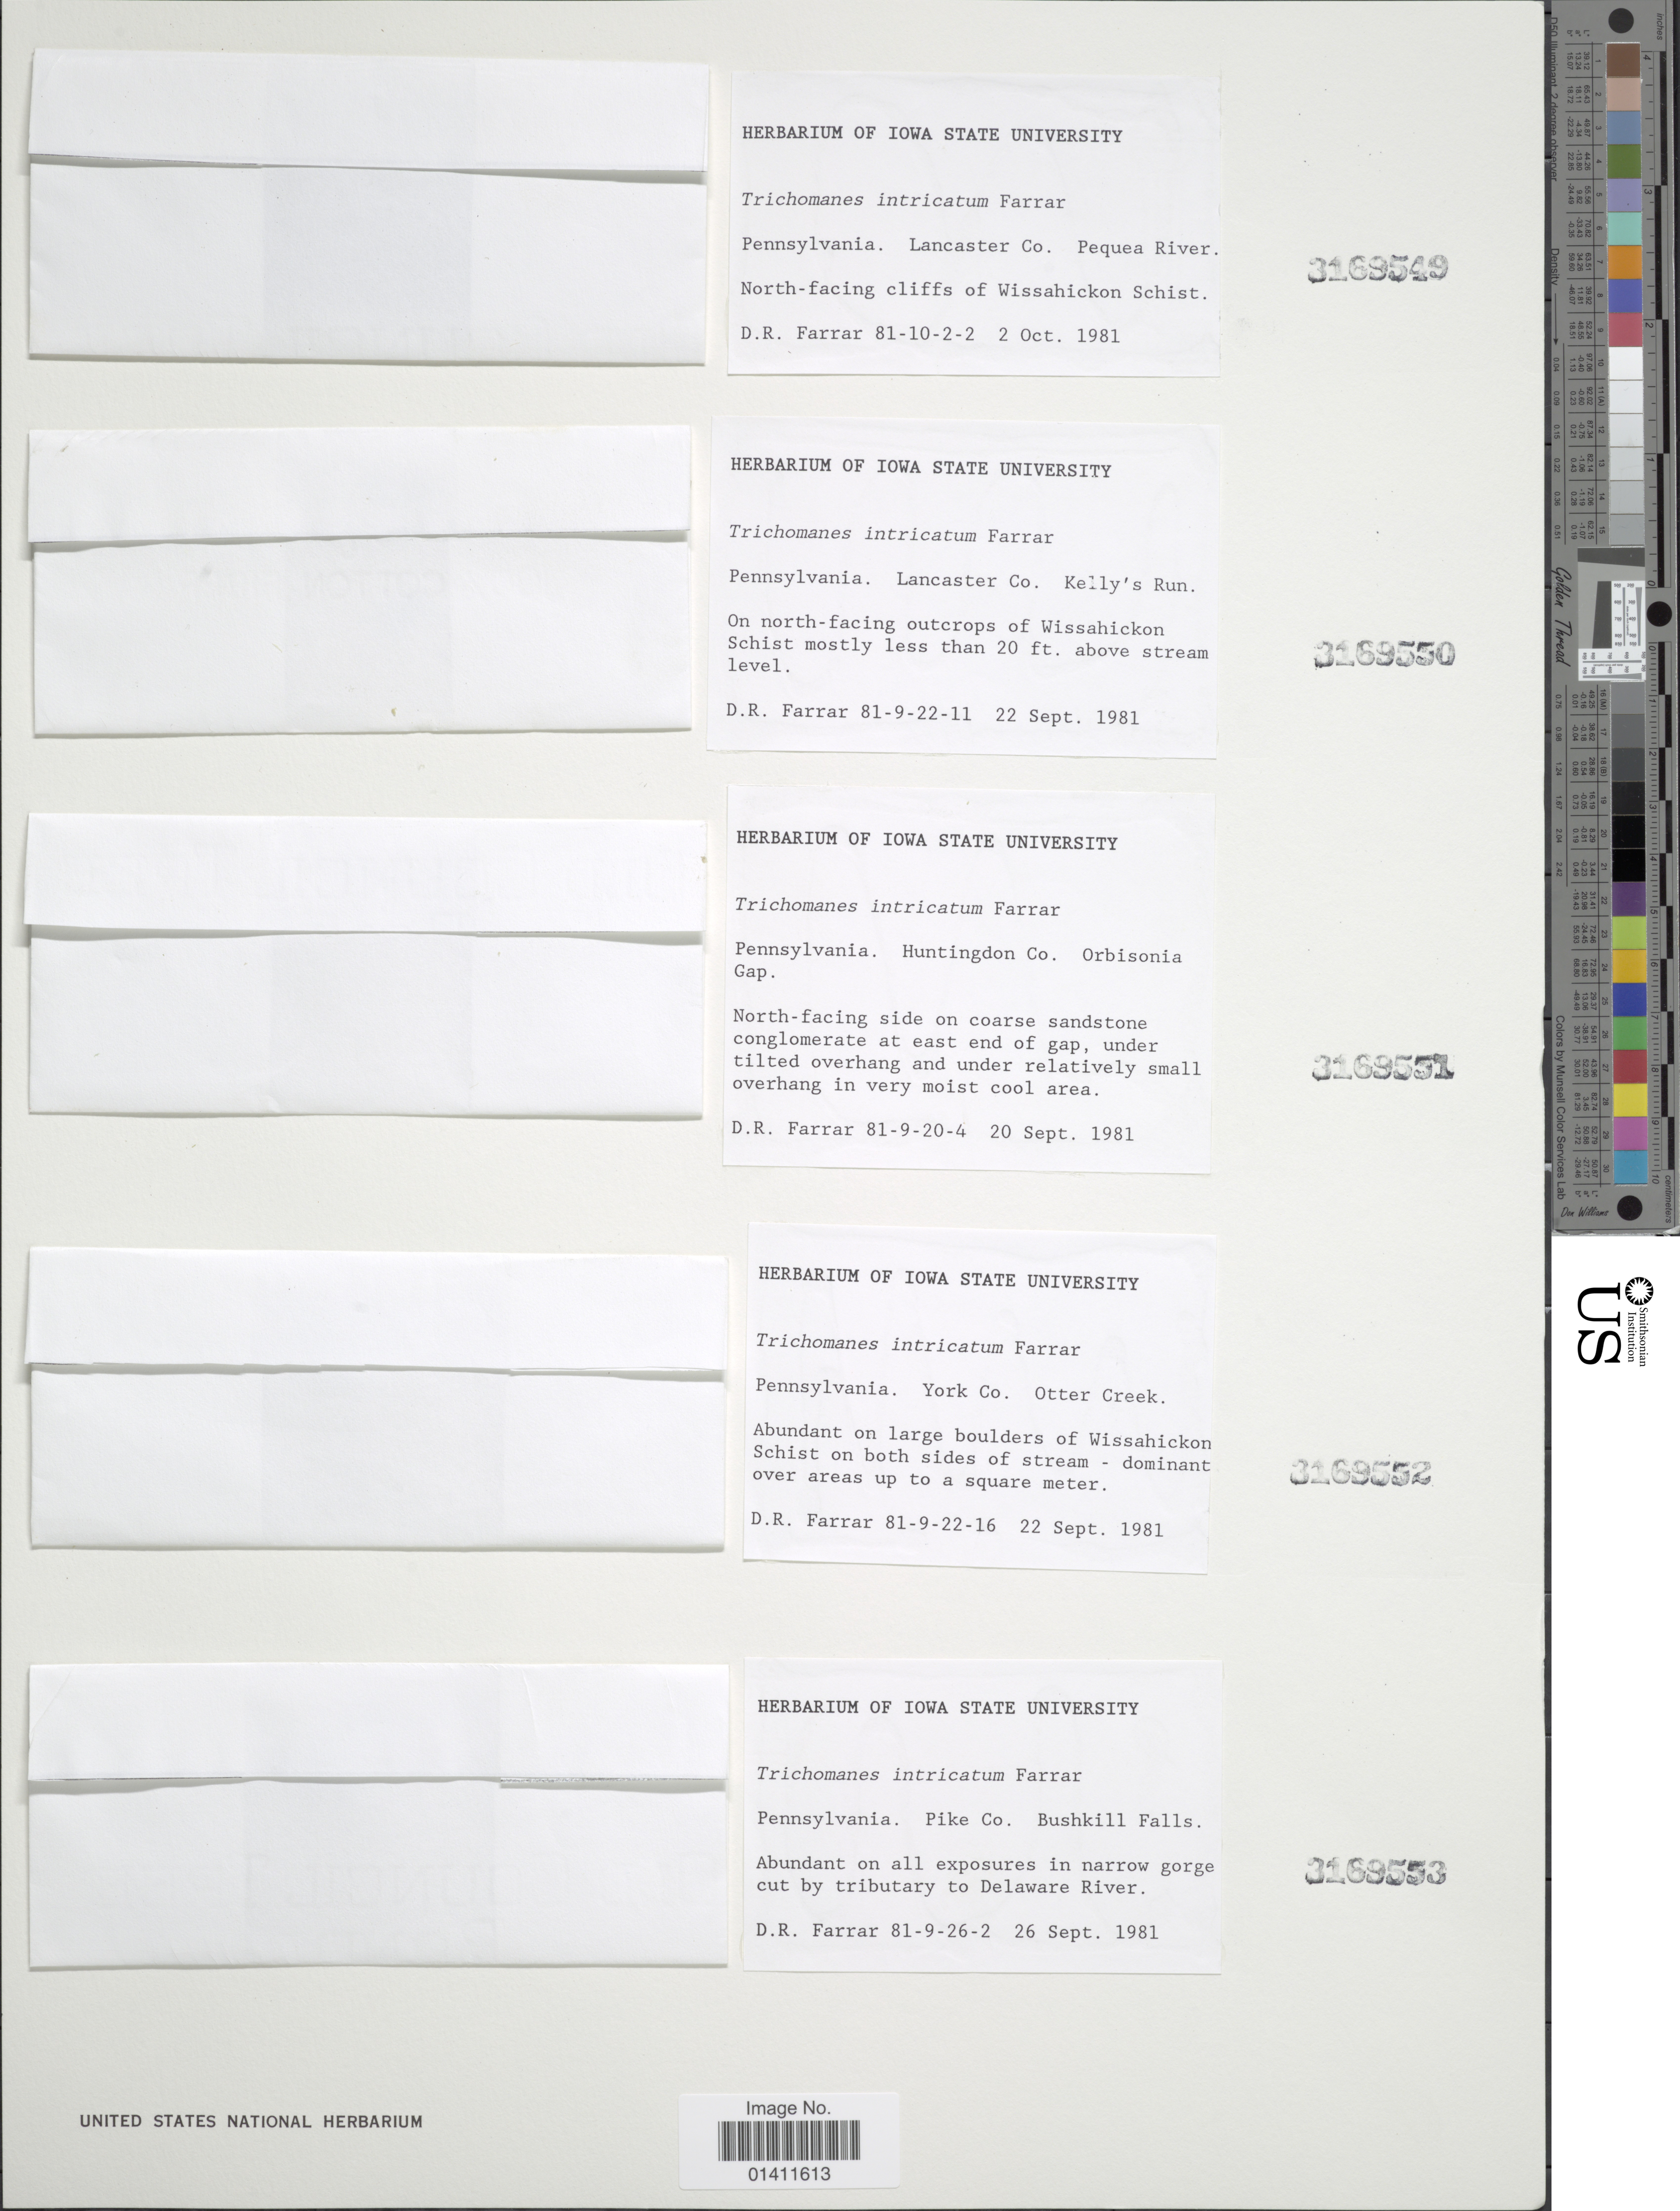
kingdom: Plantae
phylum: Tracheophyta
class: Polypodiopsida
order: Hymenophyllales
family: Hymenophyllaceae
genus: Vandenboschia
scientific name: Vandenboschia intricatum (Farrar) comb. ined., 2015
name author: (Farrar)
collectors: D. R. Farrar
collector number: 81-9-22-11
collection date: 1981-09-22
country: United States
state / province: Pennsylvania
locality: Lancaster Co. Kelly's Run. On north-facing outcrops of Wissahickon Schist.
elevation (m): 6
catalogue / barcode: US 3169550-2